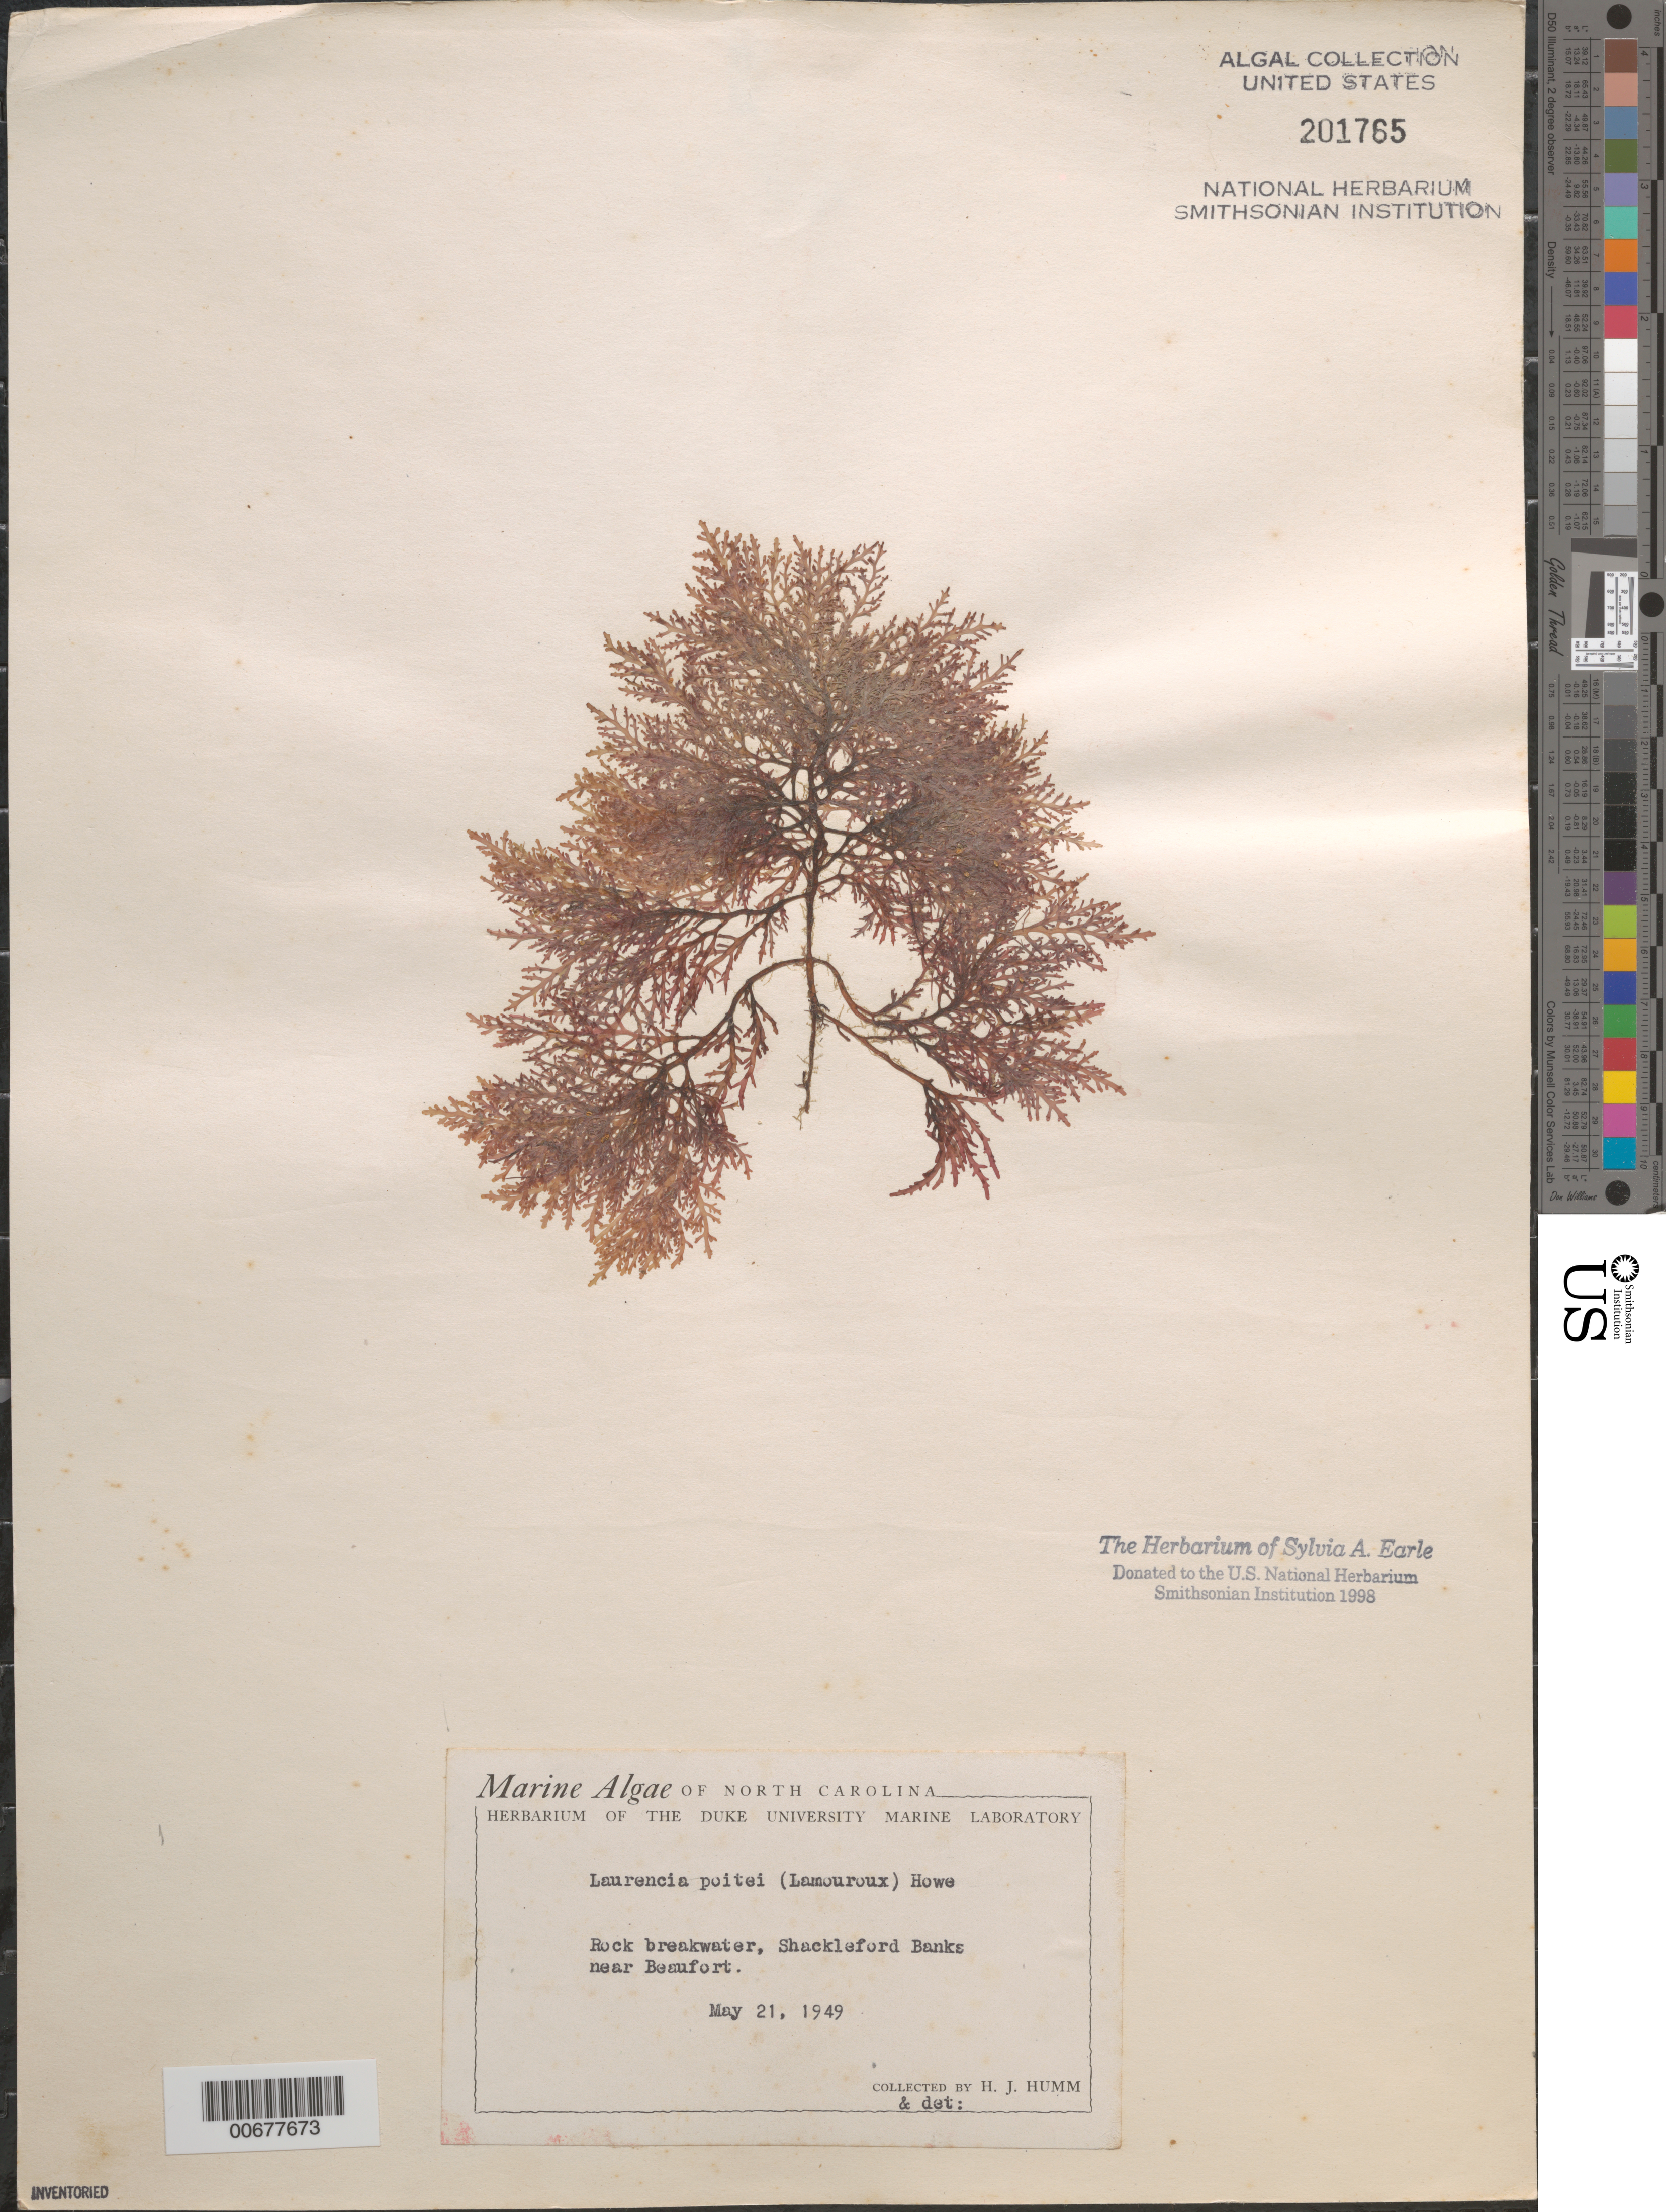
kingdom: Plantae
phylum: Rhodophyta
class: Florideophyceae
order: Ceramiales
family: Rhodomelaceae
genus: Yuzurua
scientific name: Yuzurua poiteaui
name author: (J.V.Lamouroux) Martin-Lescanne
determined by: Brooks, B. L., (BOT), Smithsonian Institution - National Museum of Natural History (UNITED STATES)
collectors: H. J. Humm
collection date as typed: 21 May 1949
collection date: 1949-05-21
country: United States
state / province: North Carolina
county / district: Carteret County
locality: Shackleford Banks, near Beaufort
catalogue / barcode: US 201765